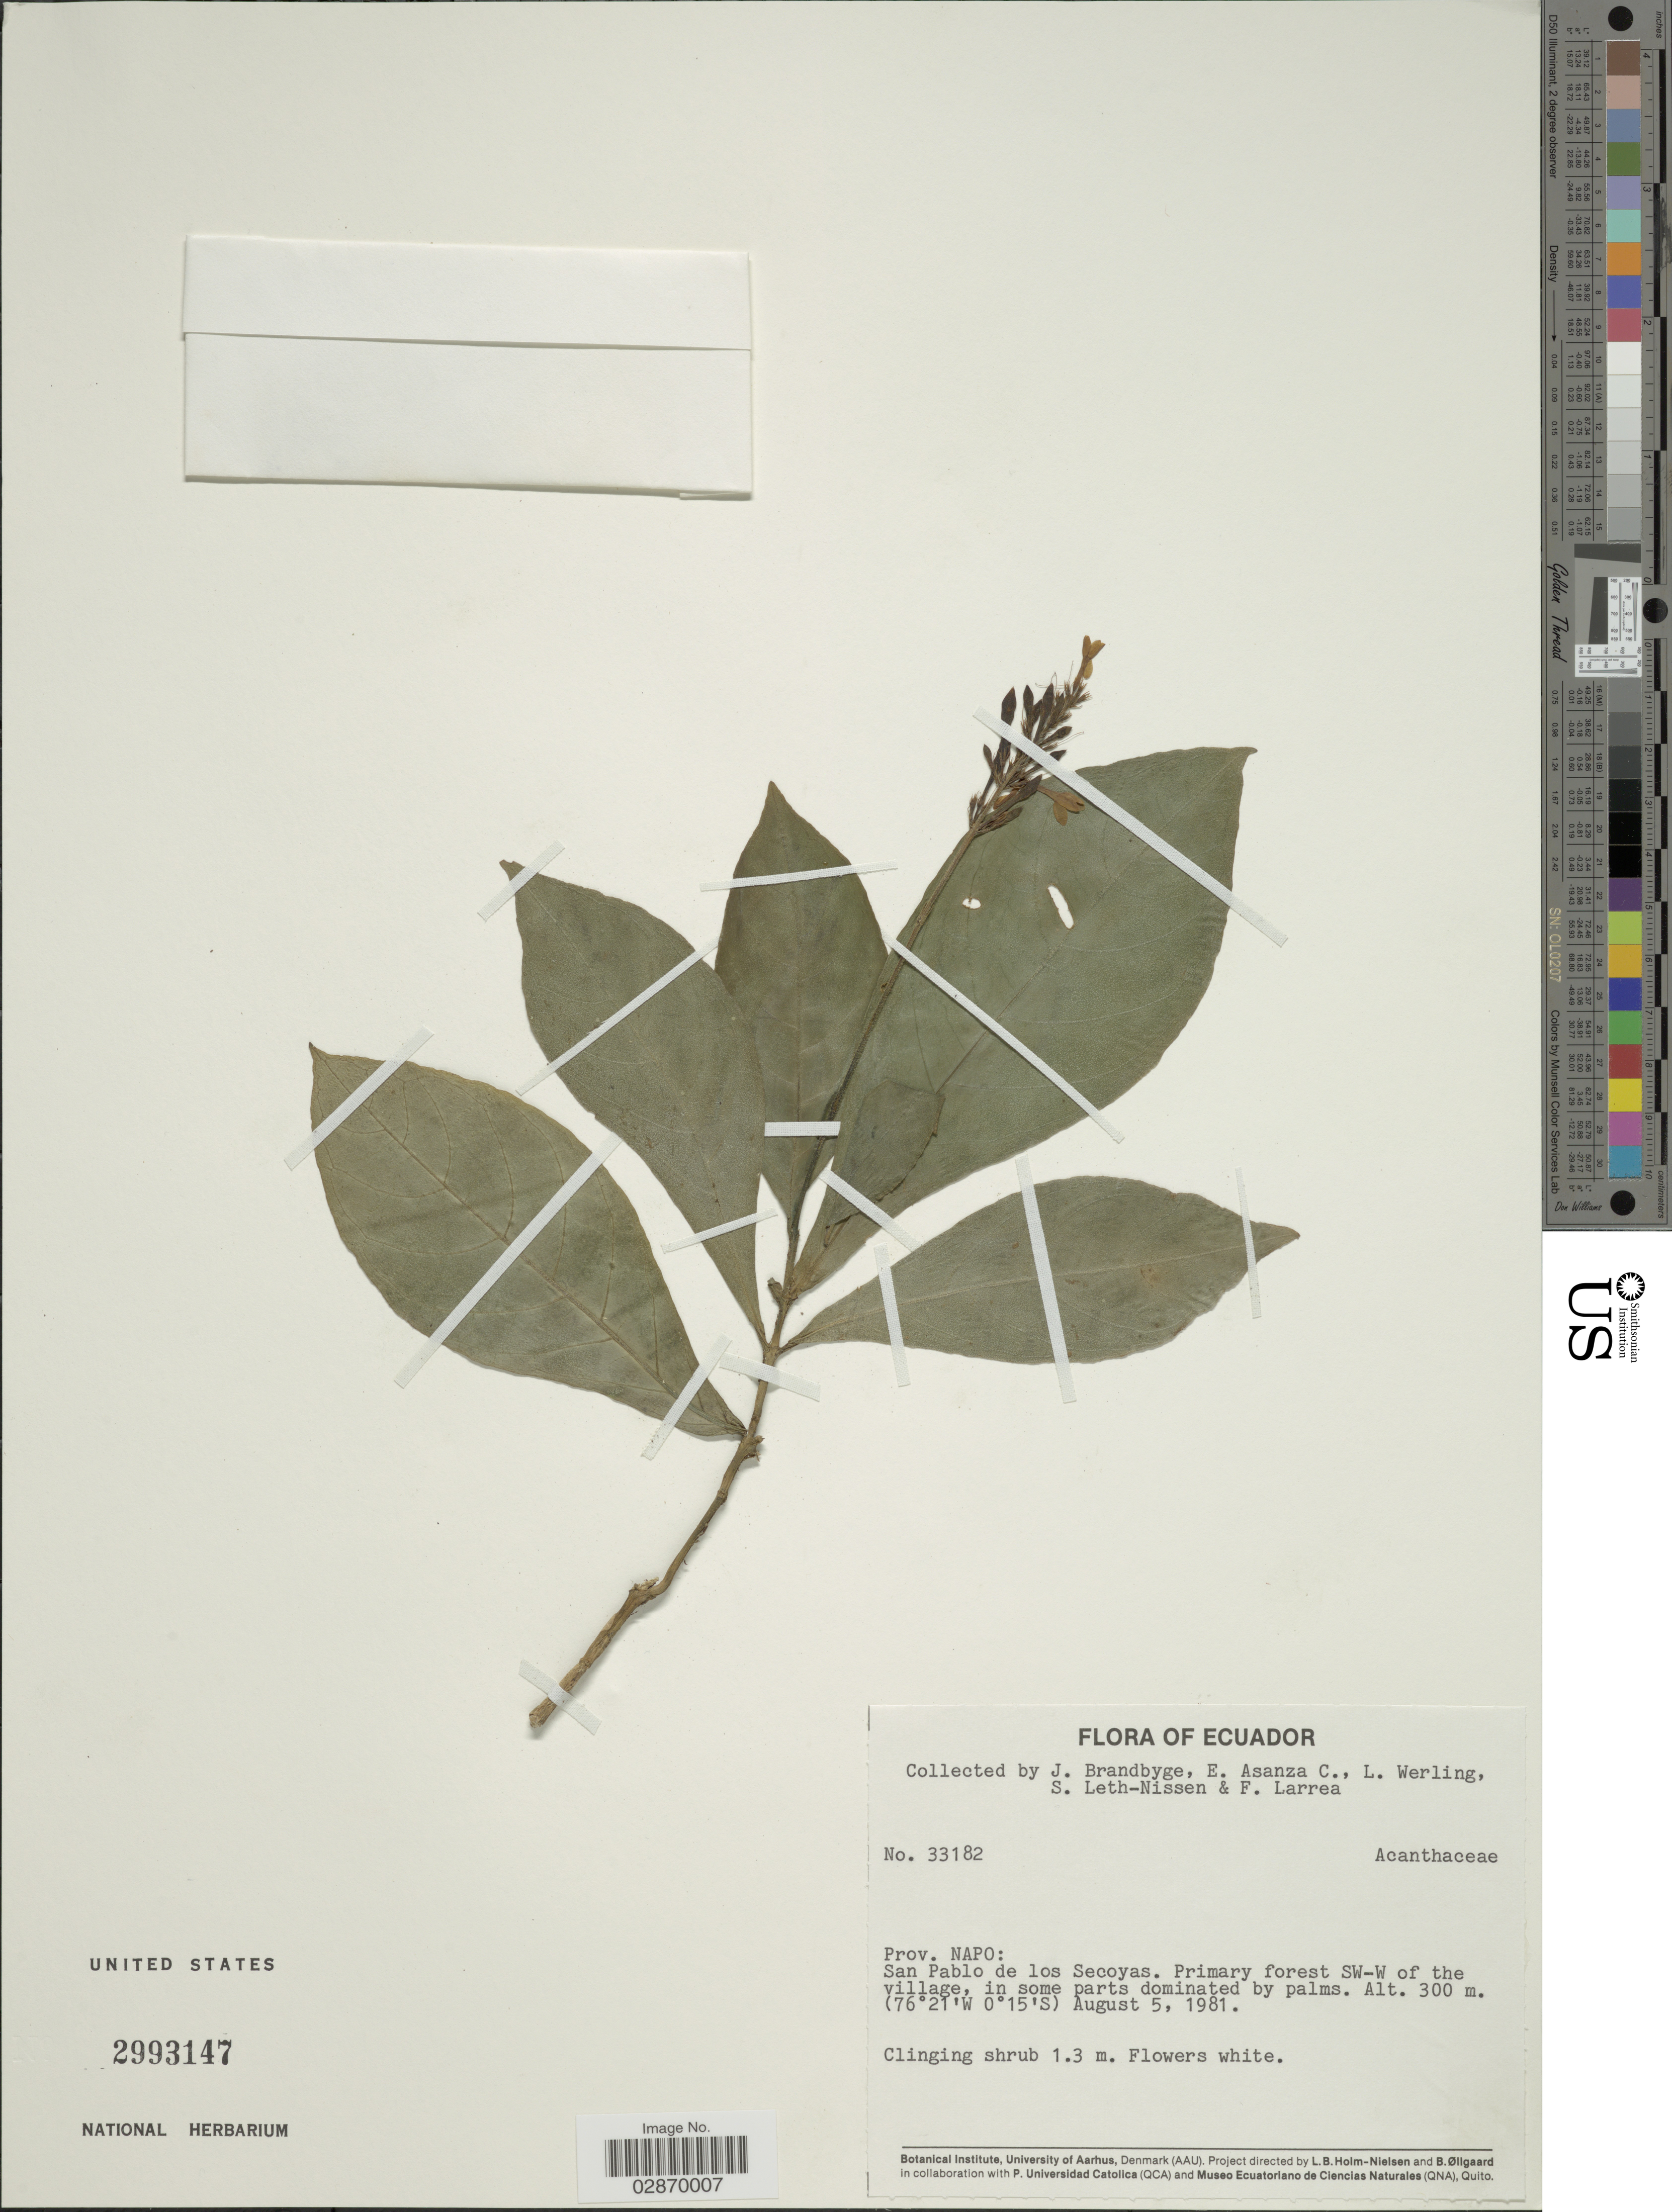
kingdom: Plantae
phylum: Tracheophyta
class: Magnoliopsida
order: Lamiales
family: Acanthaceae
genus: Pseuderanthemum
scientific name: Pseuderanthemum hookerianum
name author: (Nees) V.M. Baum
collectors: J. Brandbyge, E. Asanza C., L. Werling, S. Leth-Nissen & F. Larrea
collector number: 33182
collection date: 1981-08-05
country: Ecuador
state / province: Napo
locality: San Pablo de los Secoyas, Primary forest SW-W of the village.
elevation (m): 300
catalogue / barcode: US 2993147